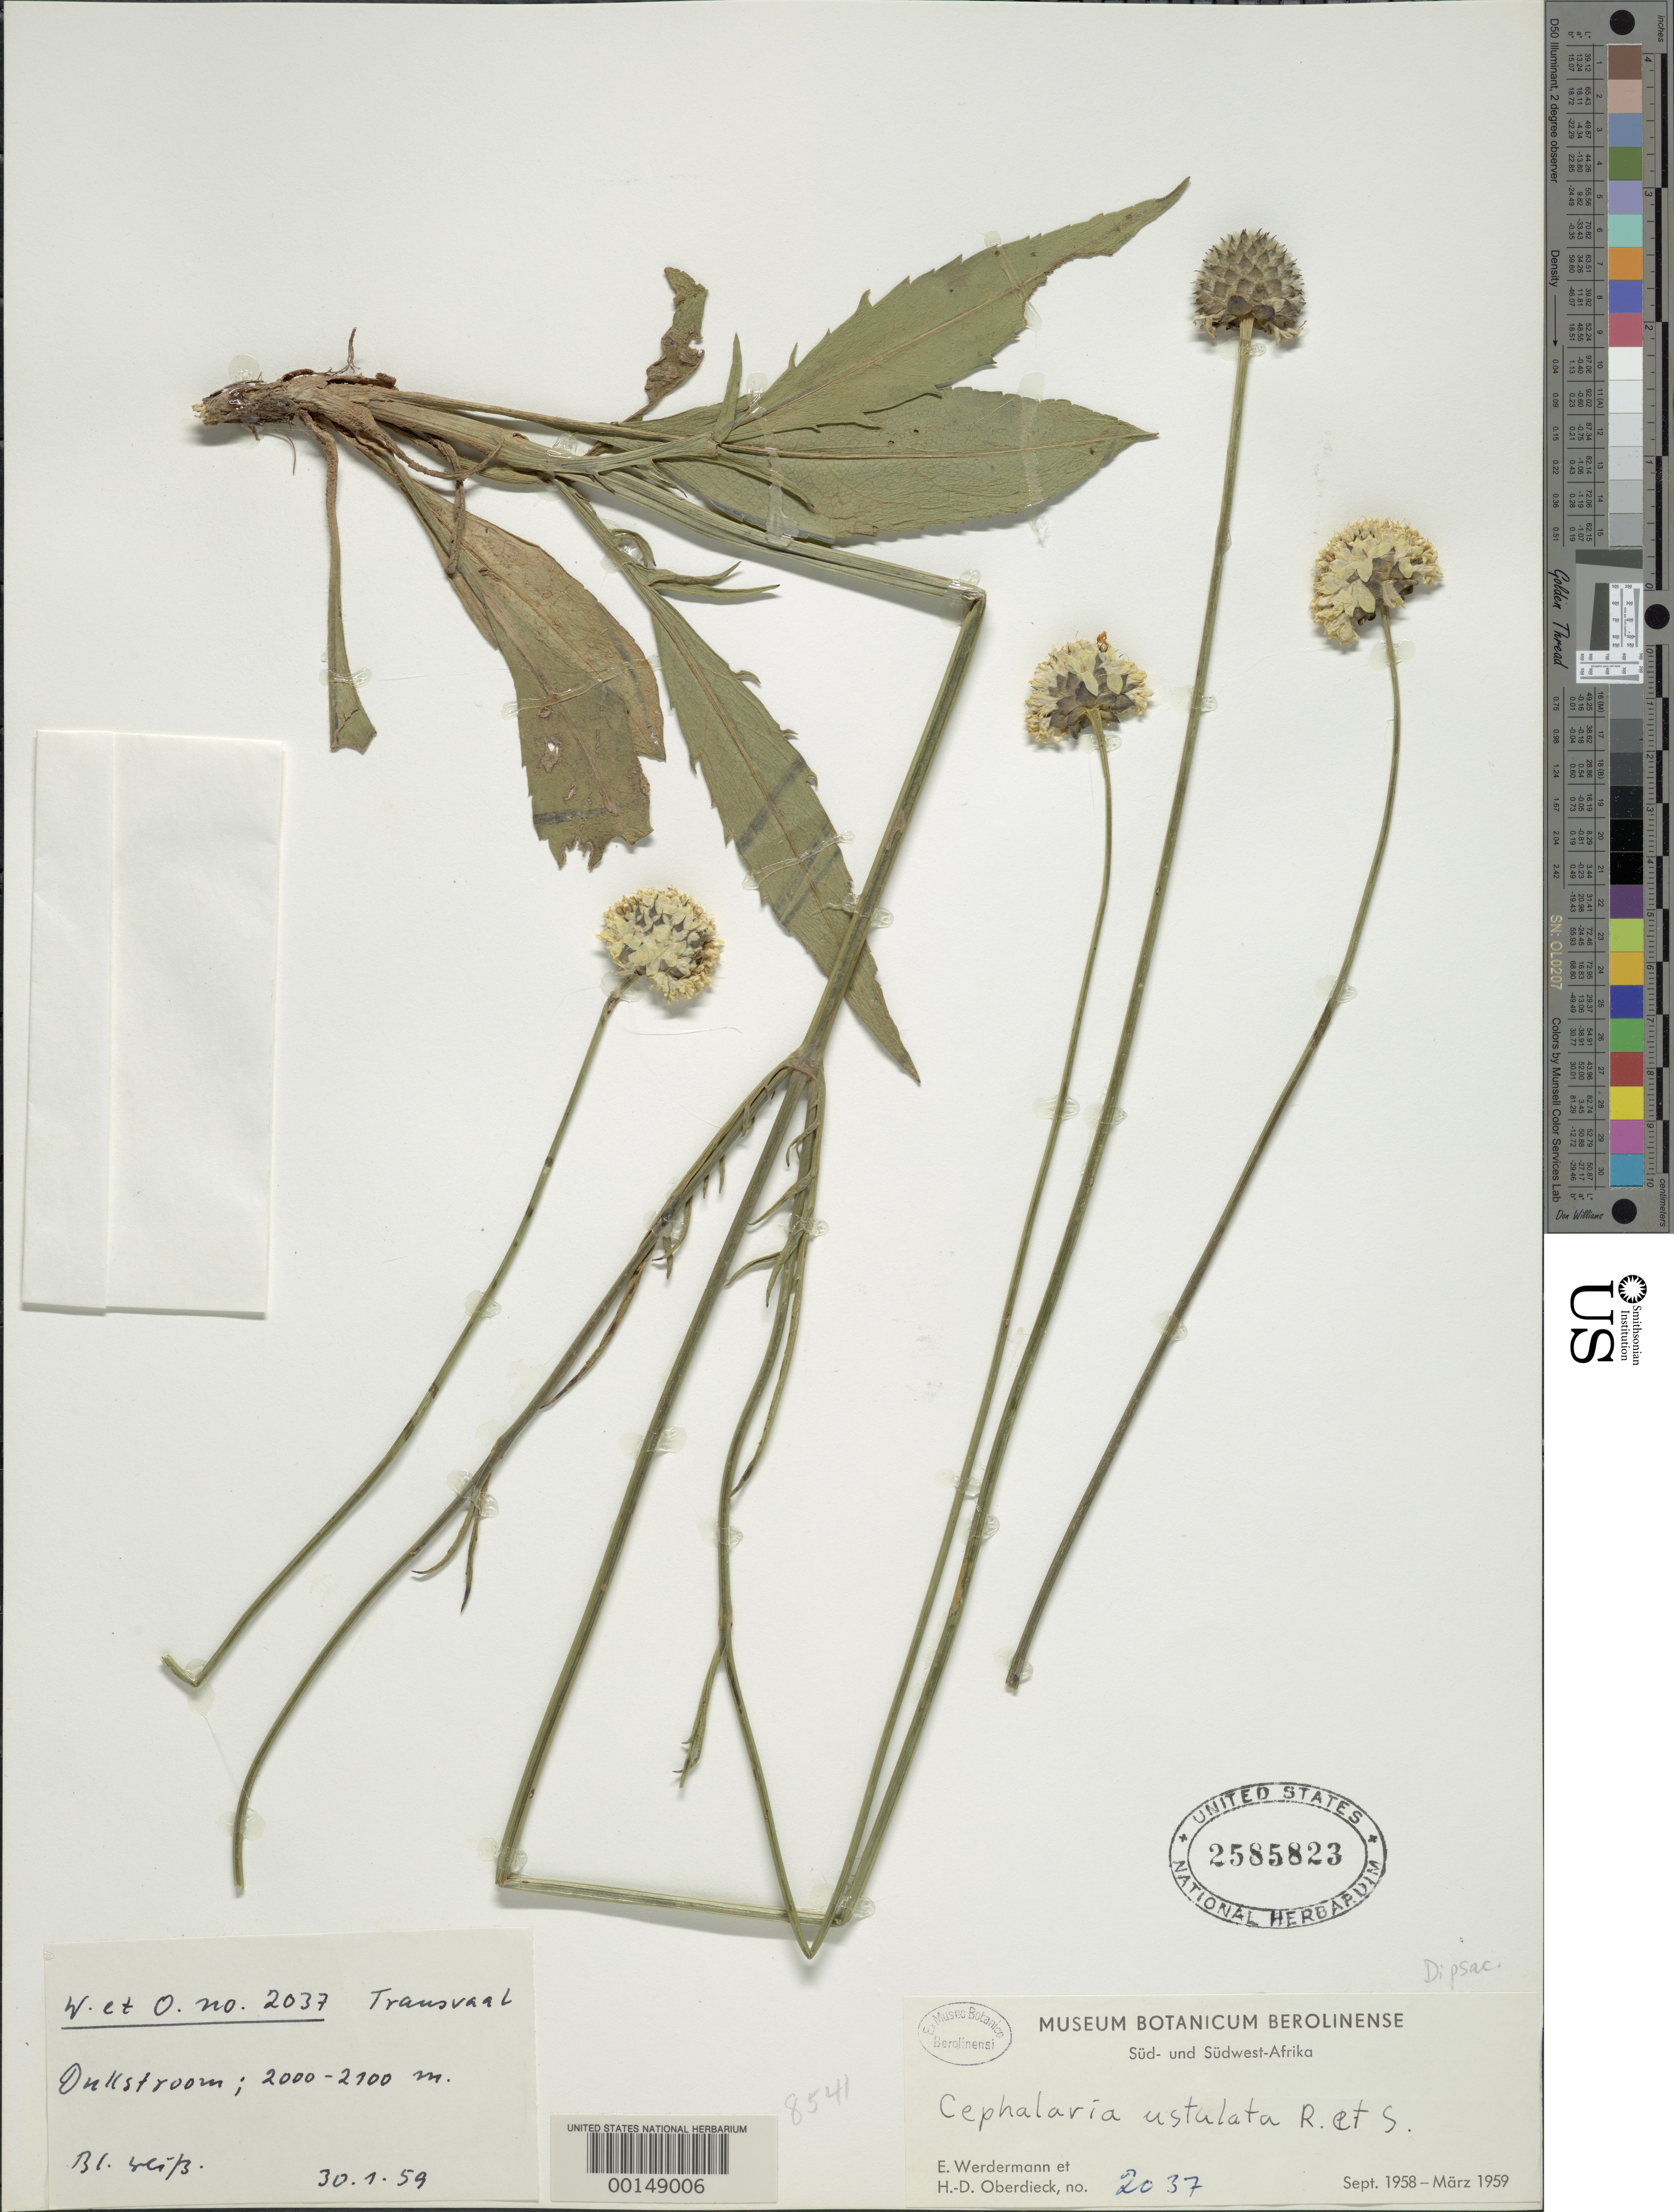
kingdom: Plantae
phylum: Tracheophyta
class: Magnoliopsida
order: Dipsacales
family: Caprifoliaceae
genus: Cephalaria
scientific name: Cephalaria ustulata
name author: Roem. & Schult.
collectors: E. Werdermann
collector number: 2037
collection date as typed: Sep 1958 to -- Mar 1959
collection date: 1958-09/1959-03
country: South Africa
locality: Onkstroom. Transvaal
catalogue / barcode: US 2585823